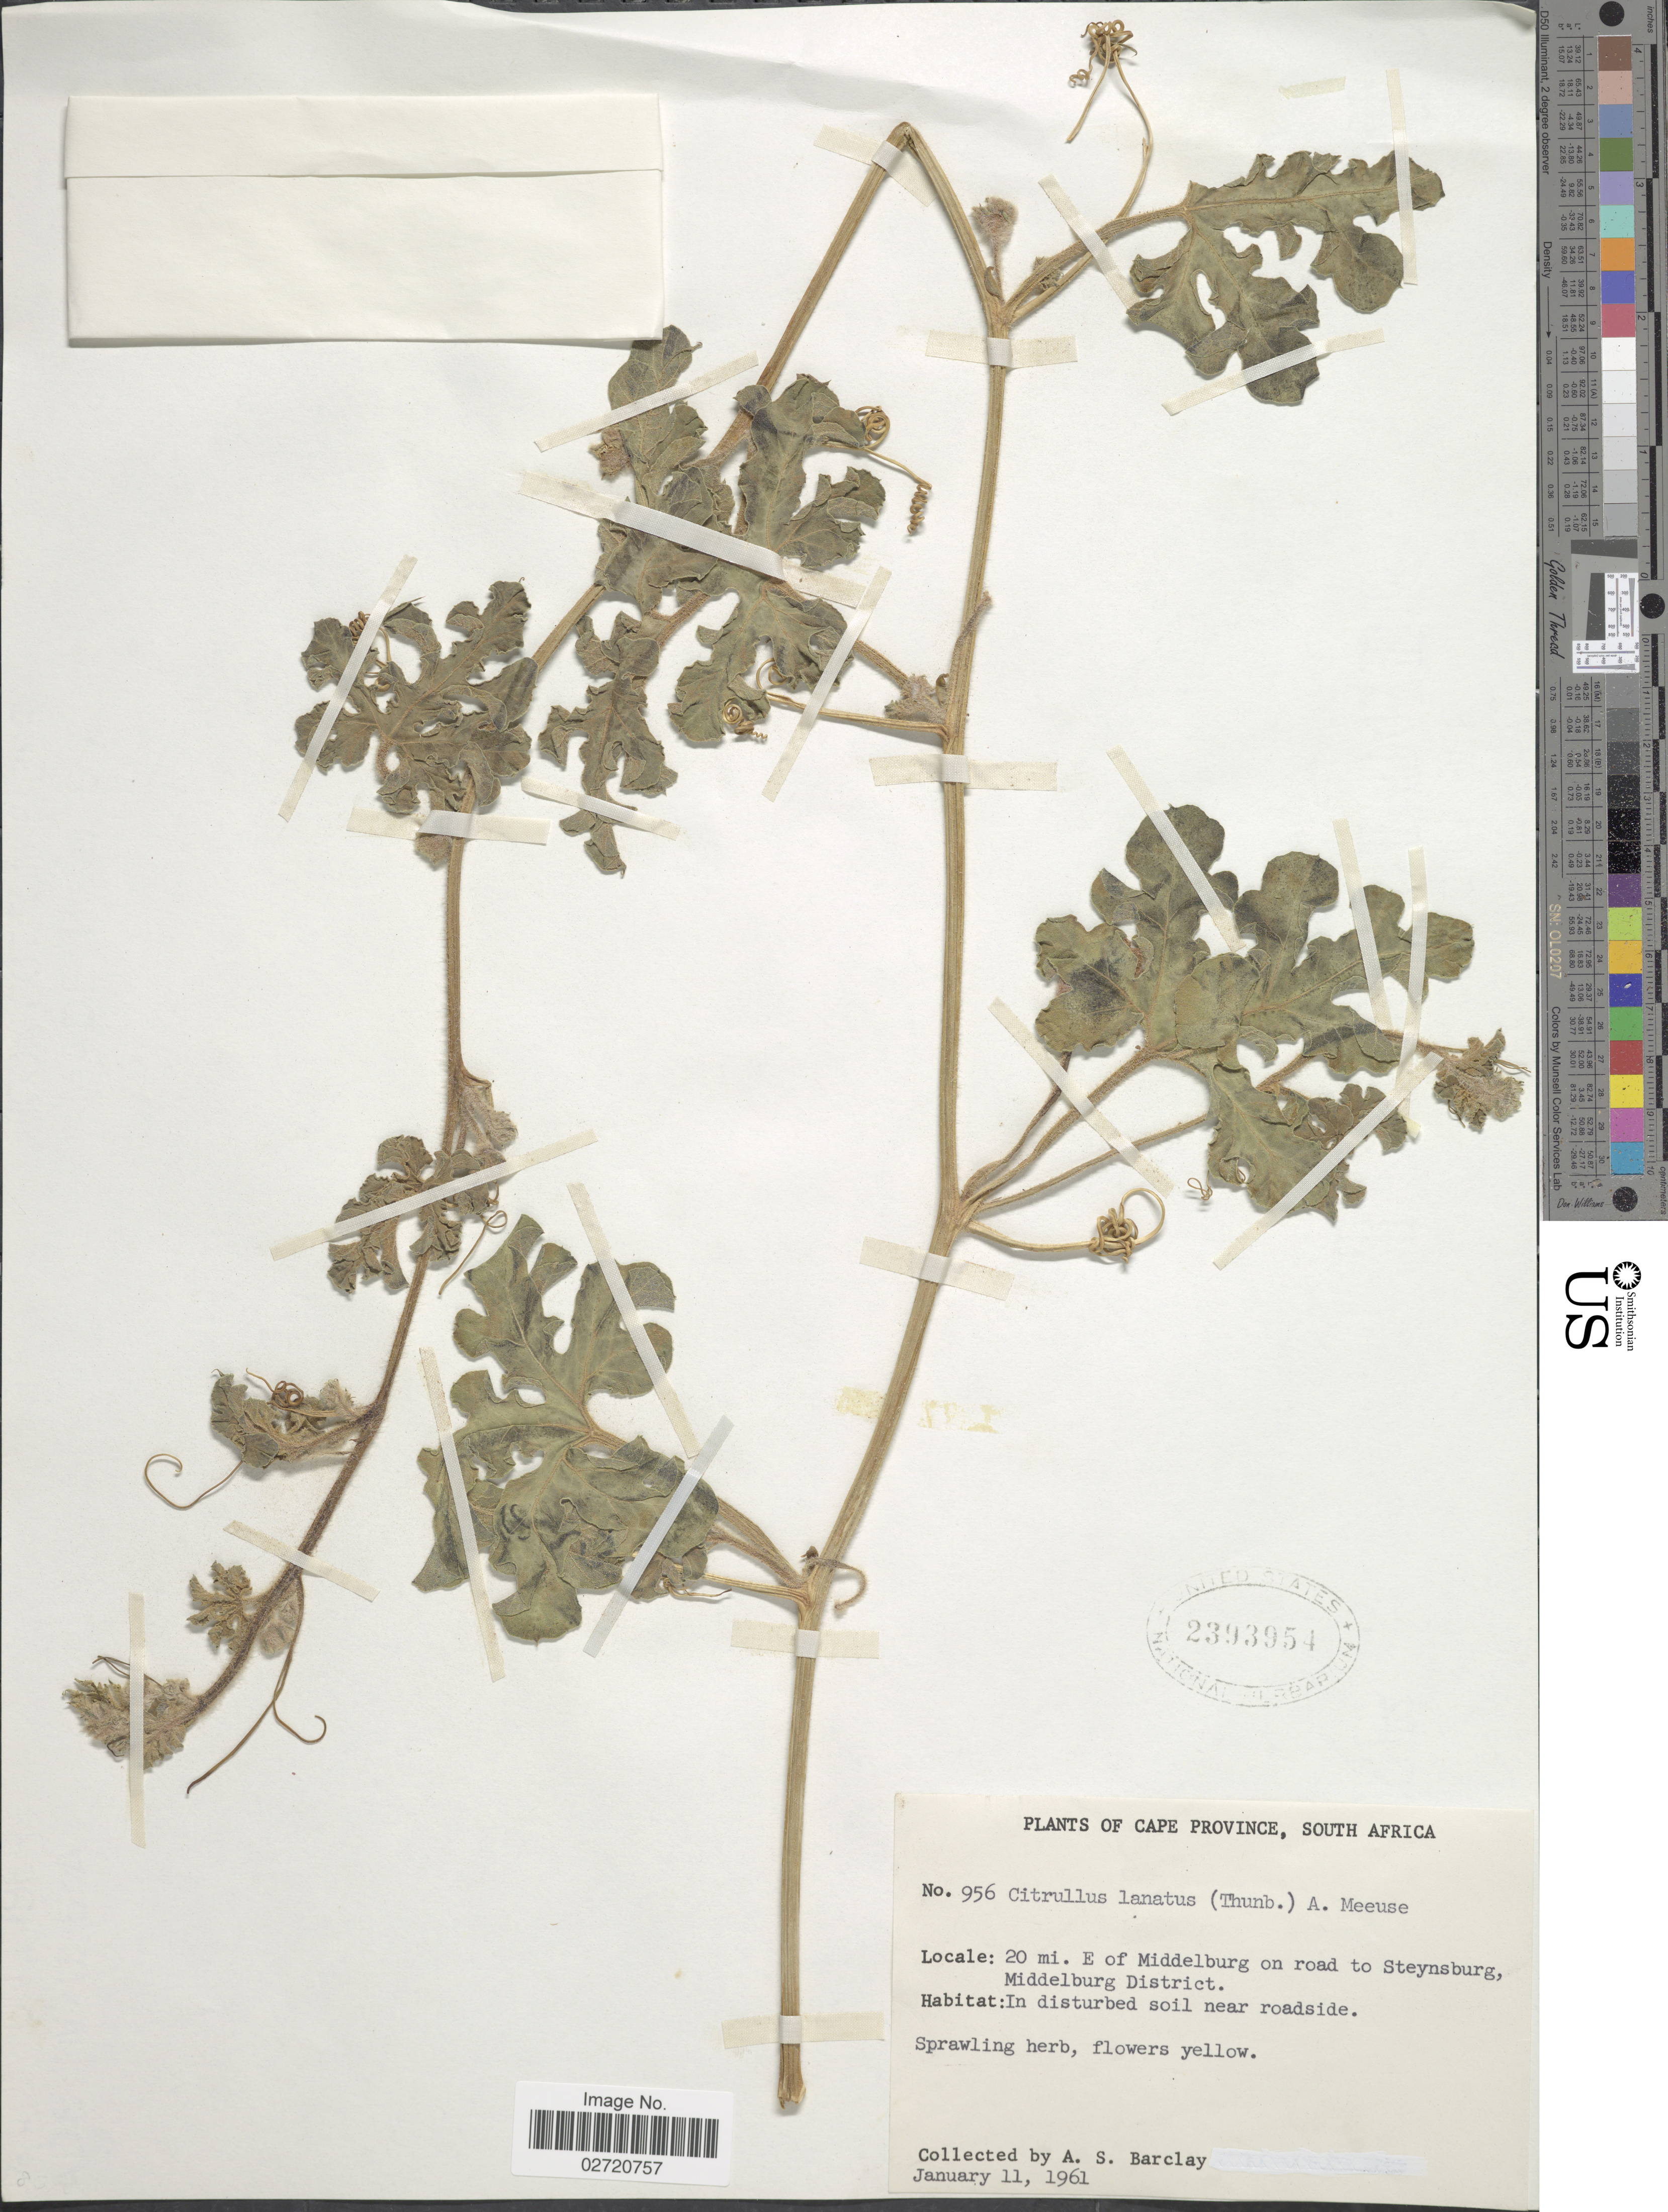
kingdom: Plantae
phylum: Tracheophyta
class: Magnoliopsida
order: Cucurbitales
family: Cucurbitaceae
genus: Citrullus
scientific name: Citrullus colocynthis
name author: (L.) Schrad.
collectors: A. S. Barclay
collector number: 956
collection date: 1961-01-11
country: South Africa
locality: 20 mi. E of Middelburg on road to Steynsburg, Middelburg District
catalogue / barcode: US 2393954